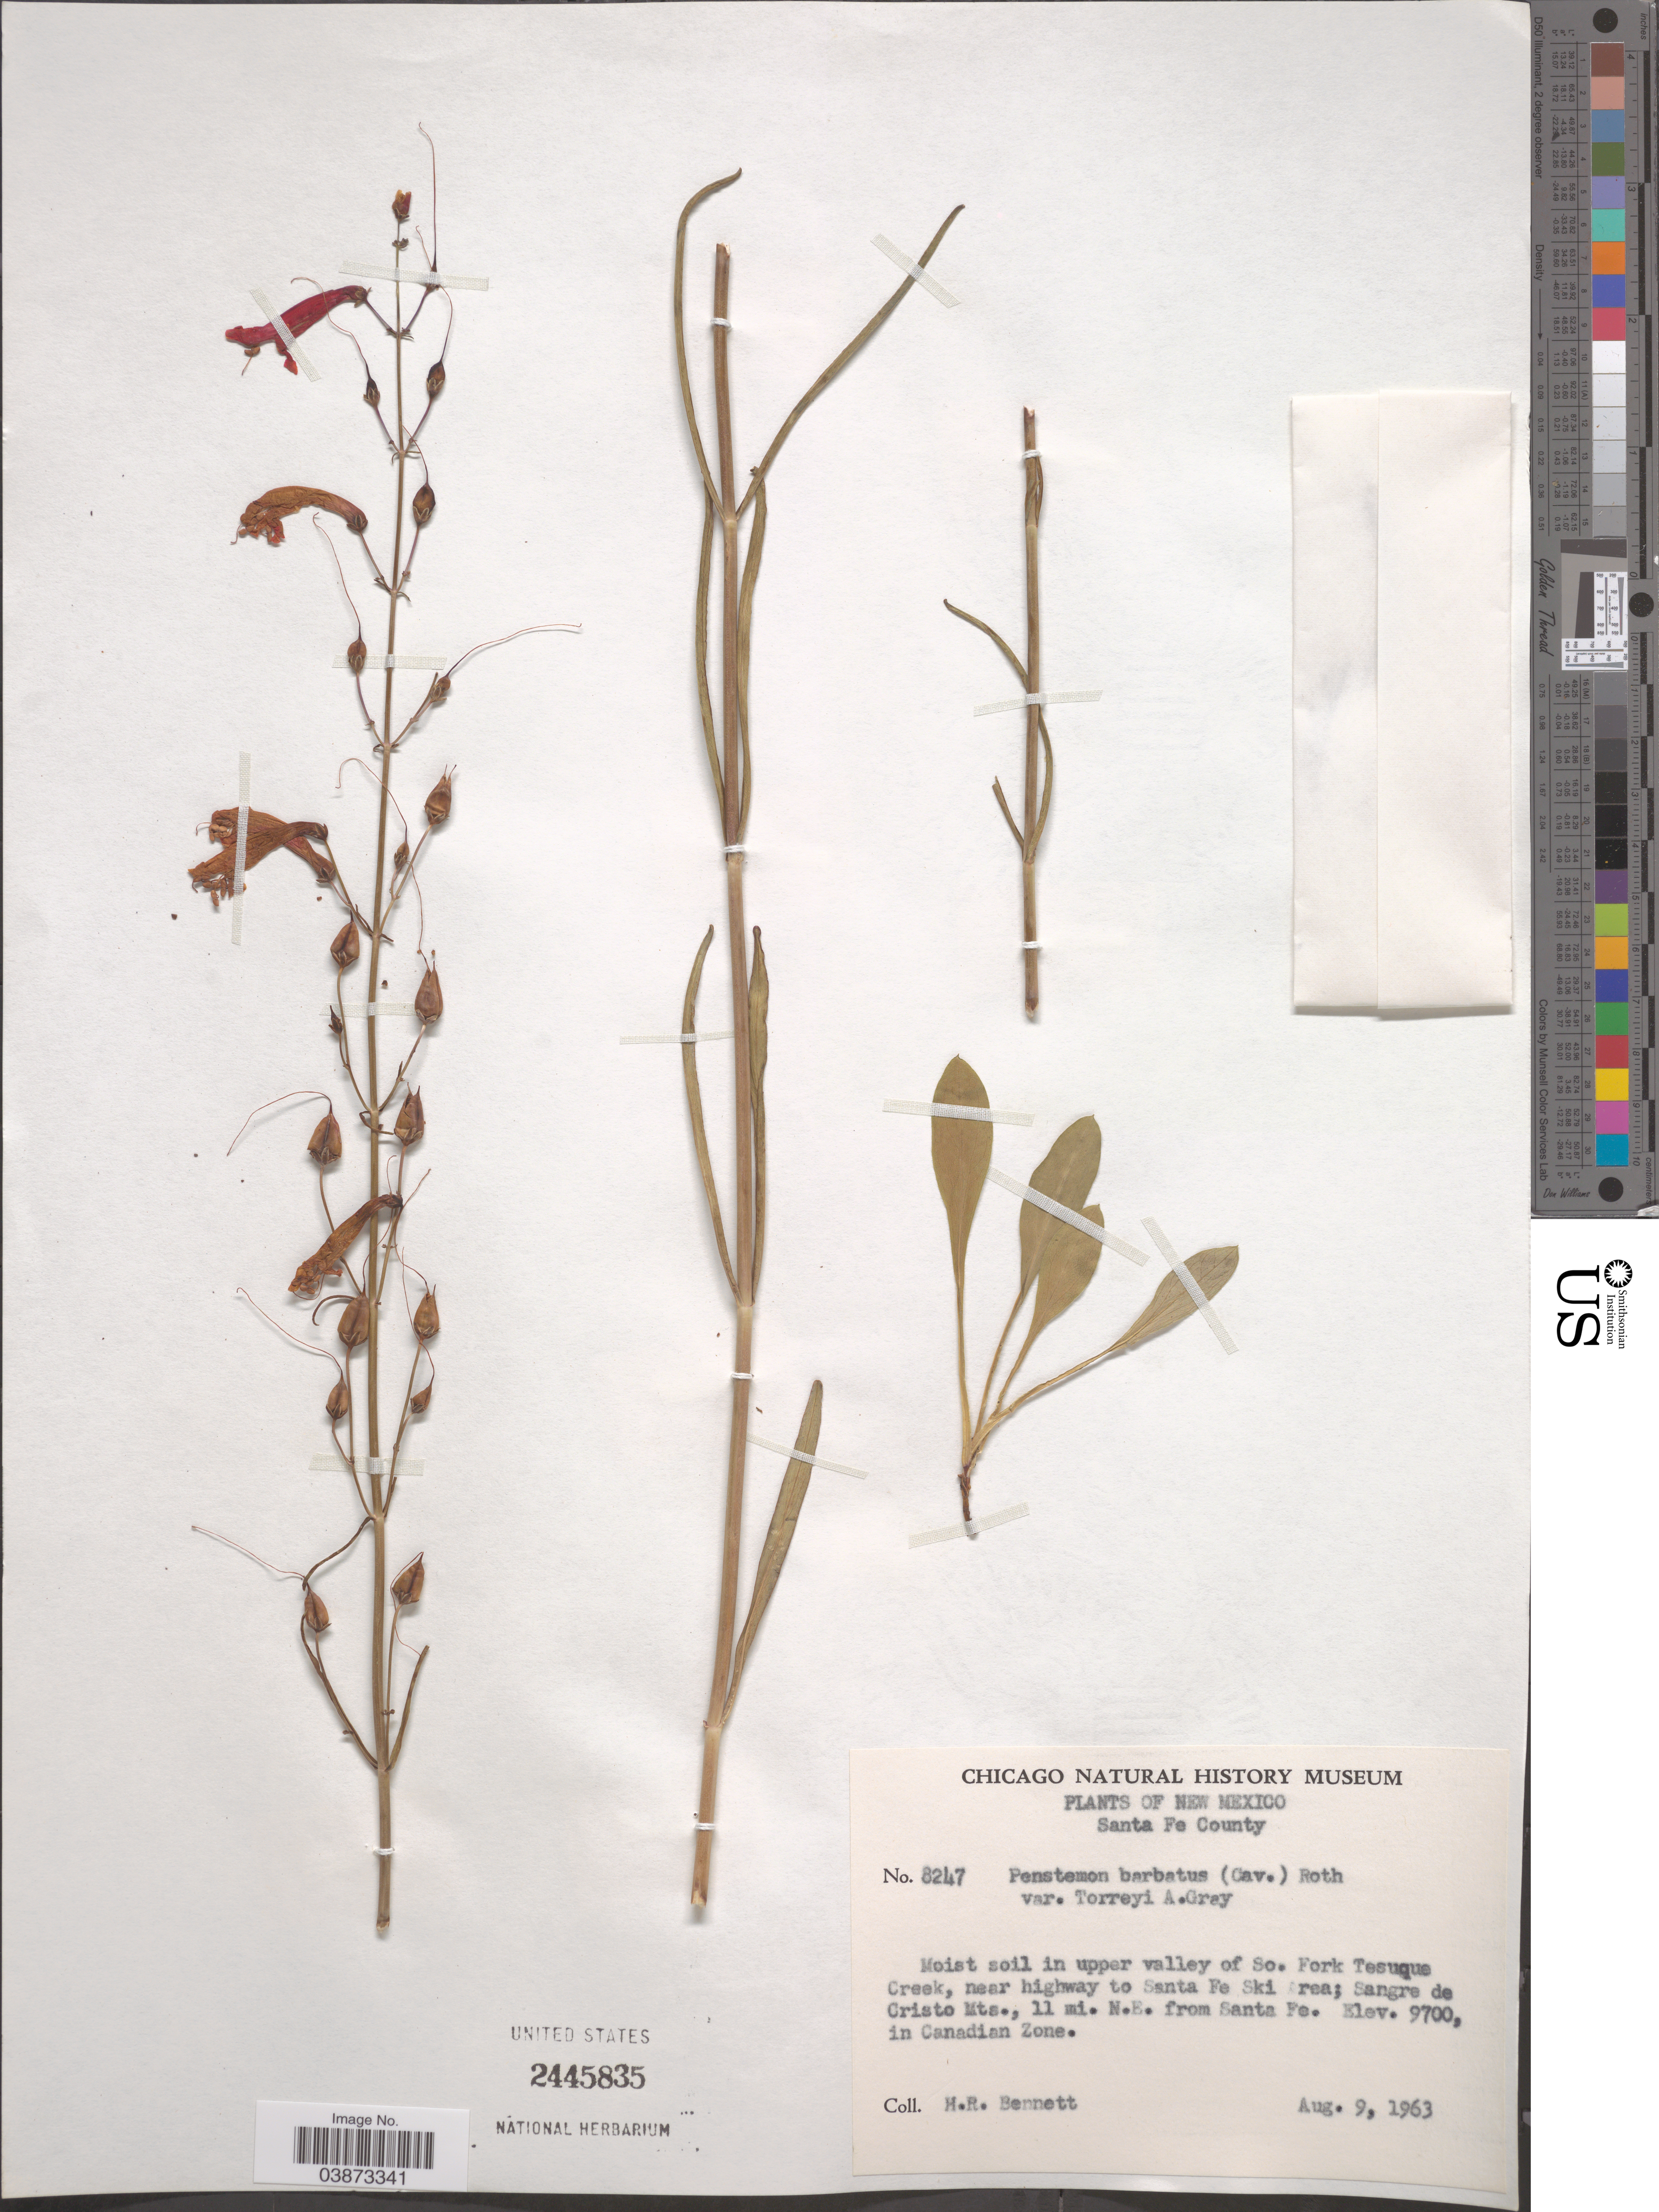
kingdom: Plantae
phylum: Tracheophyta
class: Magnoliopsida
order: Lamiales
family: Plantaginaceae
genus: Penstemon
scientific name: Penstemon barbatus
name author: (Cav.) Roth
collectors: H. R. Bennett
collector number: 8247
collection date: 1963-08-09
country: United States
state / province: New Mexico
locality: Santa Fe County. Moist soil in upper valley of So. Fork Tesuque Creek, near highway to Santa Fe Ski Area; Sangre de Cristo Mts., 11 mi. N.E. from Santa Fe. In Canadian Zone.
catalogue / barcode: US 2445835